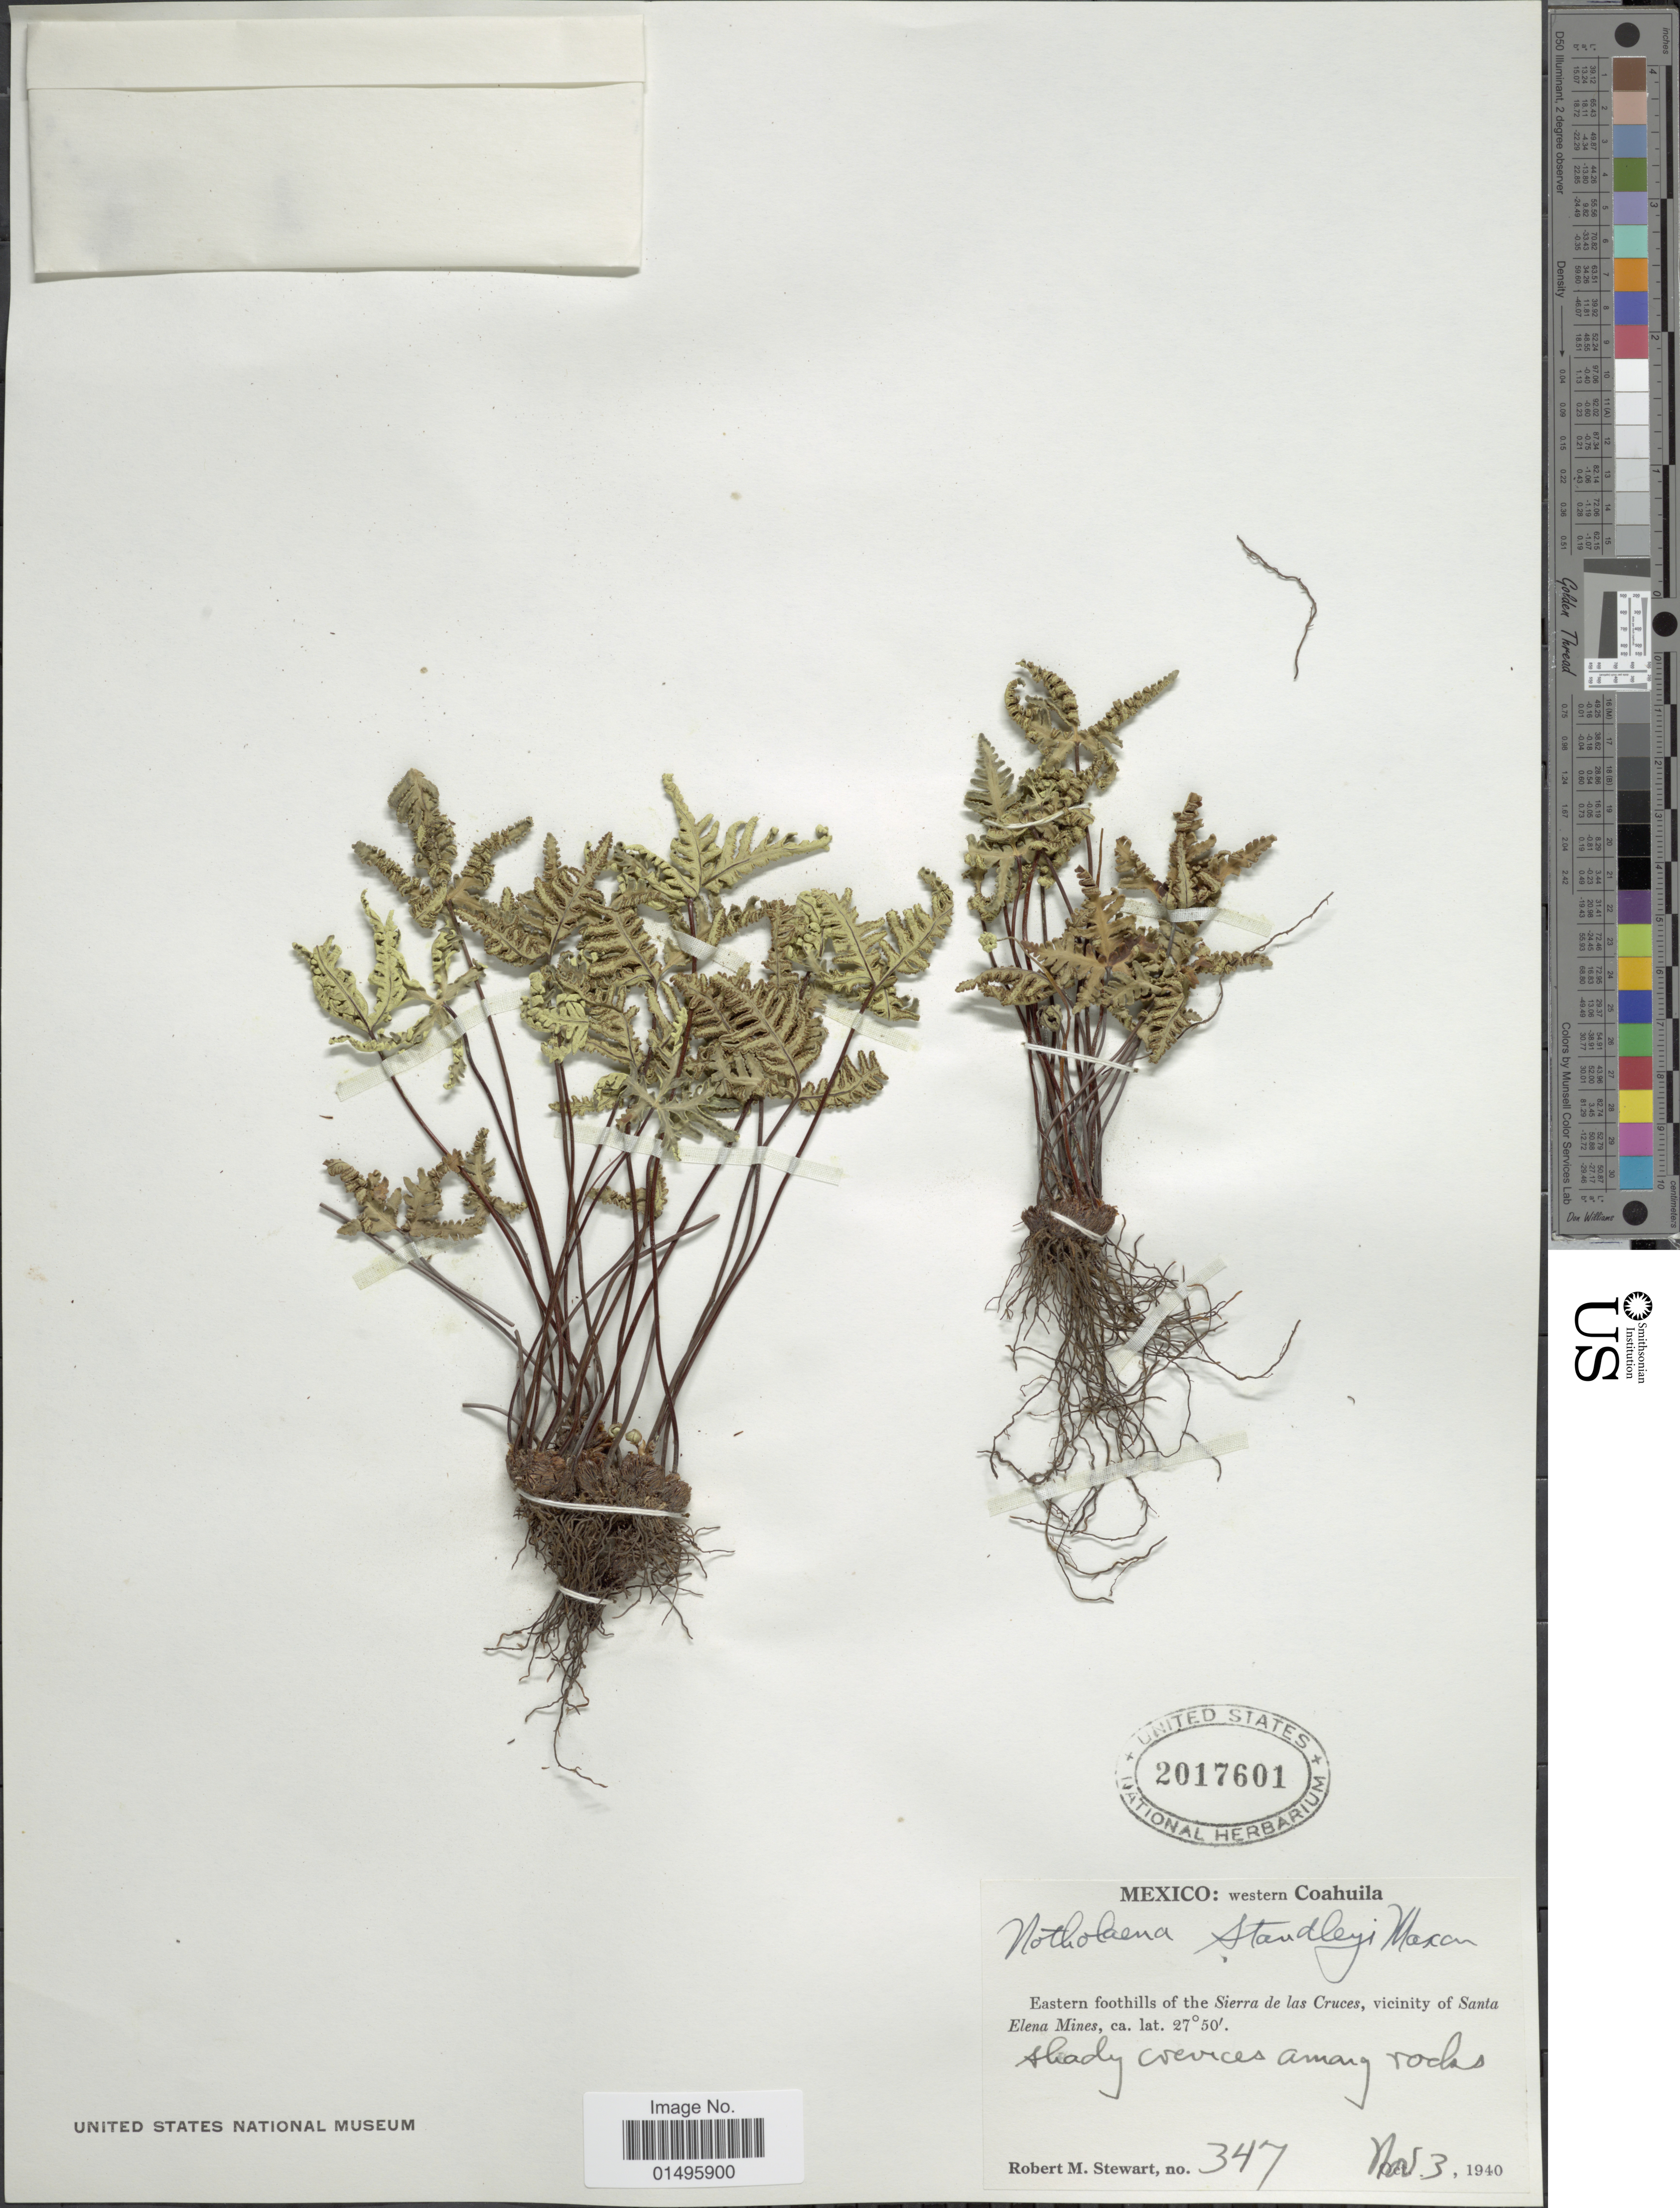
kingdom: Plantae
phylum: Tracheophyta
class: Polypodiopsida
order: Polypodiales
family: Pteridaceae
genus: Notholaena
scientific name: Notholaena standleyi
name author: Maxon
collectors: R. M. Stewart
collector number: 347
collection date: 1940-11-03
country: Mexico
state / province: Coahuila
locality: Mexico, Western Coahuila, eastern foothills of the Sierra de las Cruces, Vicinity of Santa Elena Mines.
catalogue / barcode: US 2017601